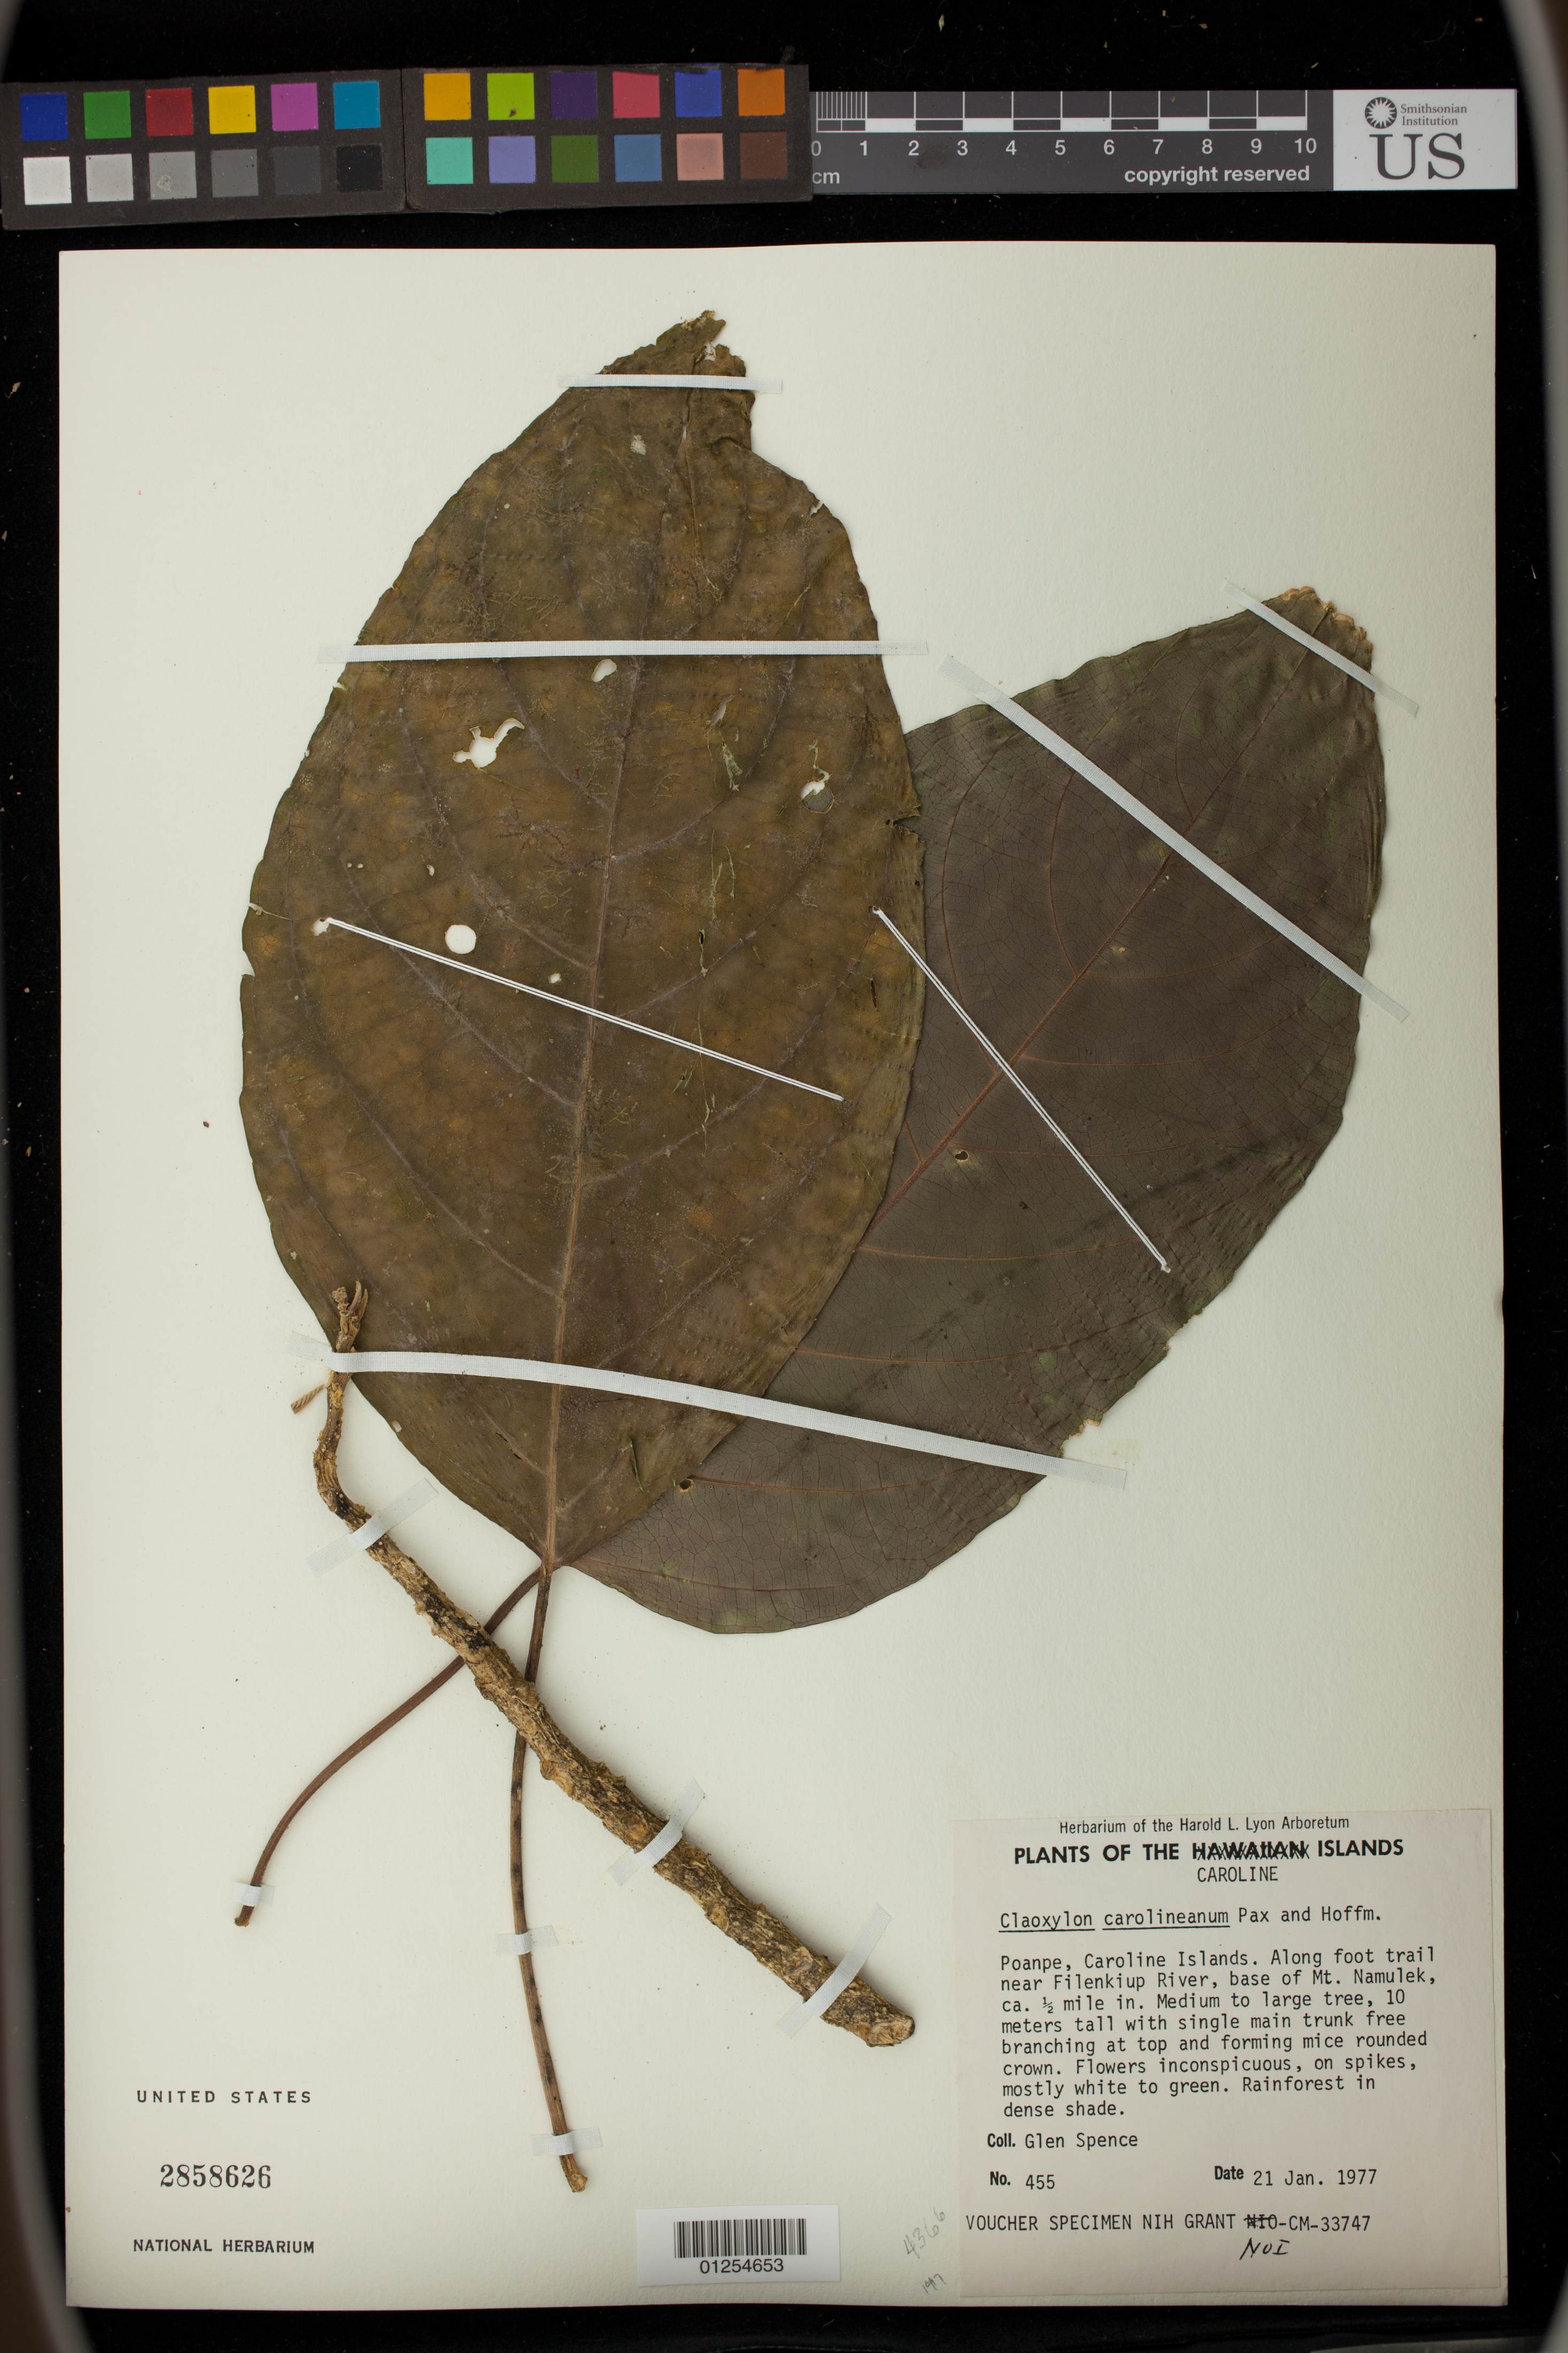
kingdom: Plantae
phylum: Tracheophyta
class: Magnoliopsida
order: Malpighiales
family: Euphorbiaceae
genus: Claoxylon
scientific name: Claoxylon carolinianum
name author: Pax & K. Hoffm.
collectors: G. Spence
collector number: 455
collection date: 1977-01-21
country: Micronesia, Federated States of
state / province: Caroline Islands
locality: Poanpe. Along foot trail near Filenkiup River, base of Mt. Namulek, ca. 1/2 mile in.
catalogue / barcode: US 2858626